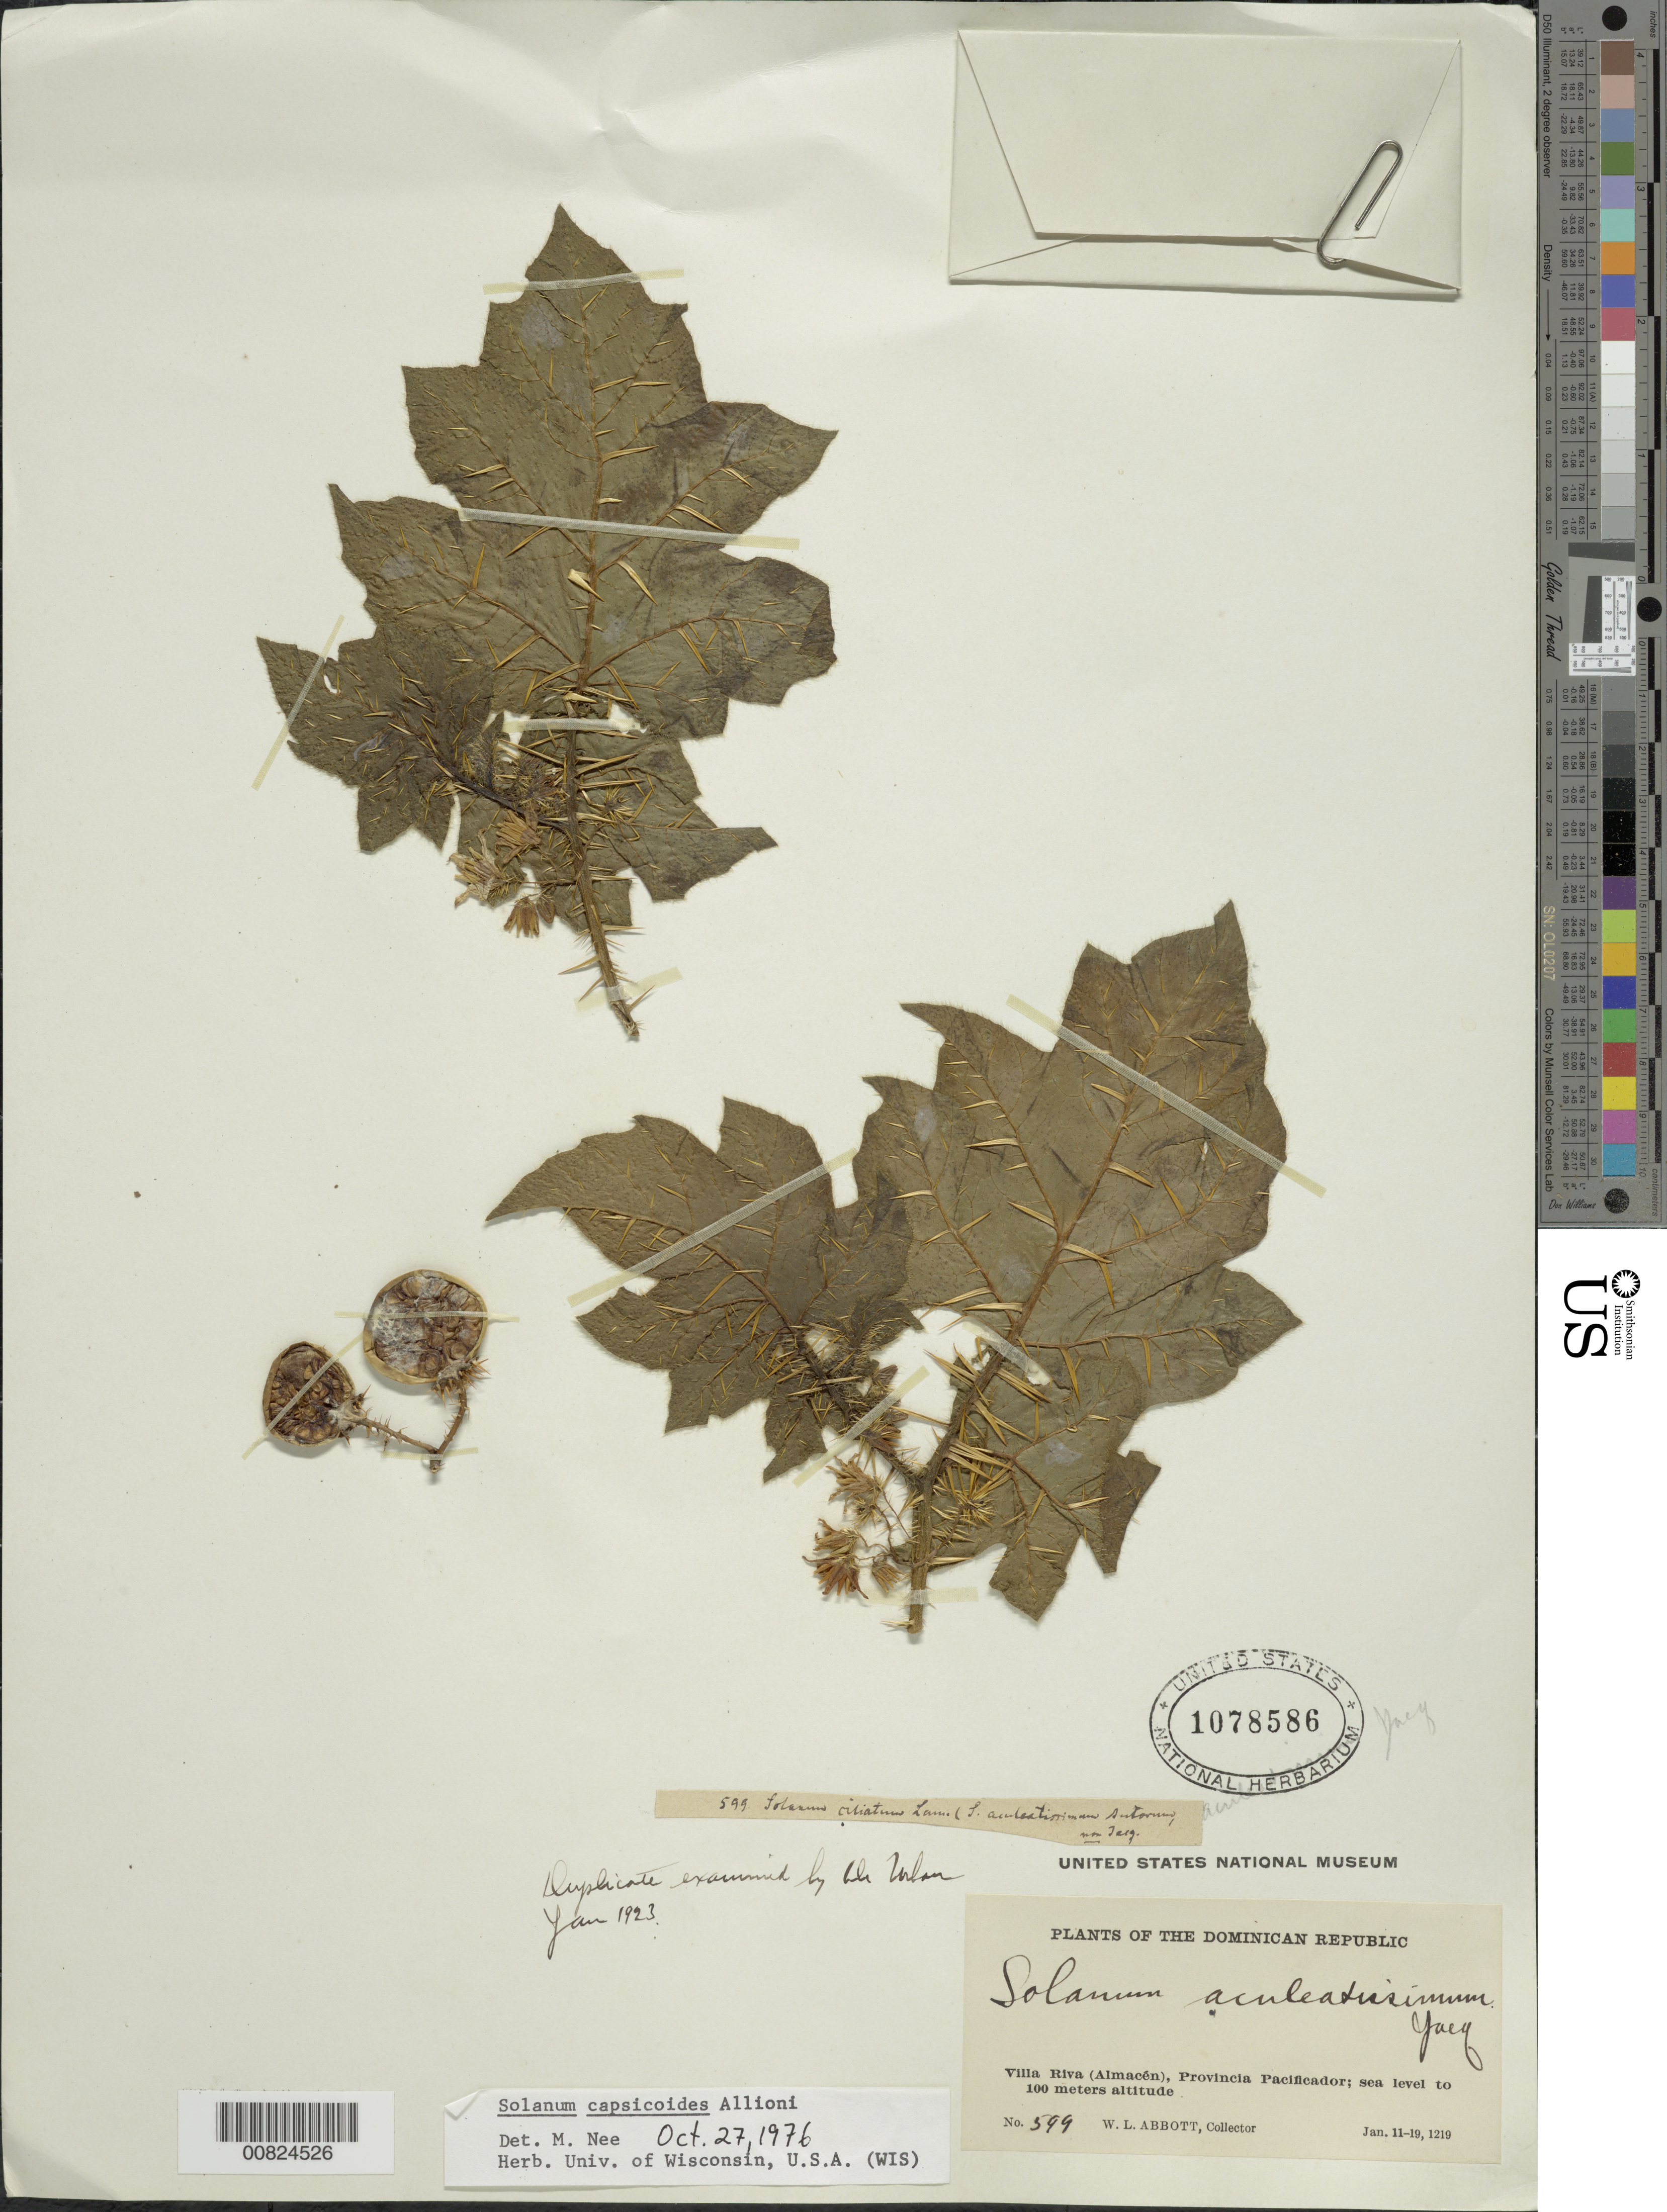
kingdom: Plantae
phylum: Tracheophyta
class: Magnoliopsida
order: Solanales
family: Solanaceae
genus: Solanum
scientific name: Solanum capsicoides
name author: All.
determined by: Nee, Michael H.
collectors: W. L. Abbott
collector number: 599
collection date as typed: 11 Jan 1912 to 19 Jan 1912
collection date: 1912-01-11/1912-01-19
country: Dominican Republic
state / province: Duarte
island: Hispaniola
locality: Villa Riva (Almacén)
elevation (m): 0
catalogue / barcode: US 1078586